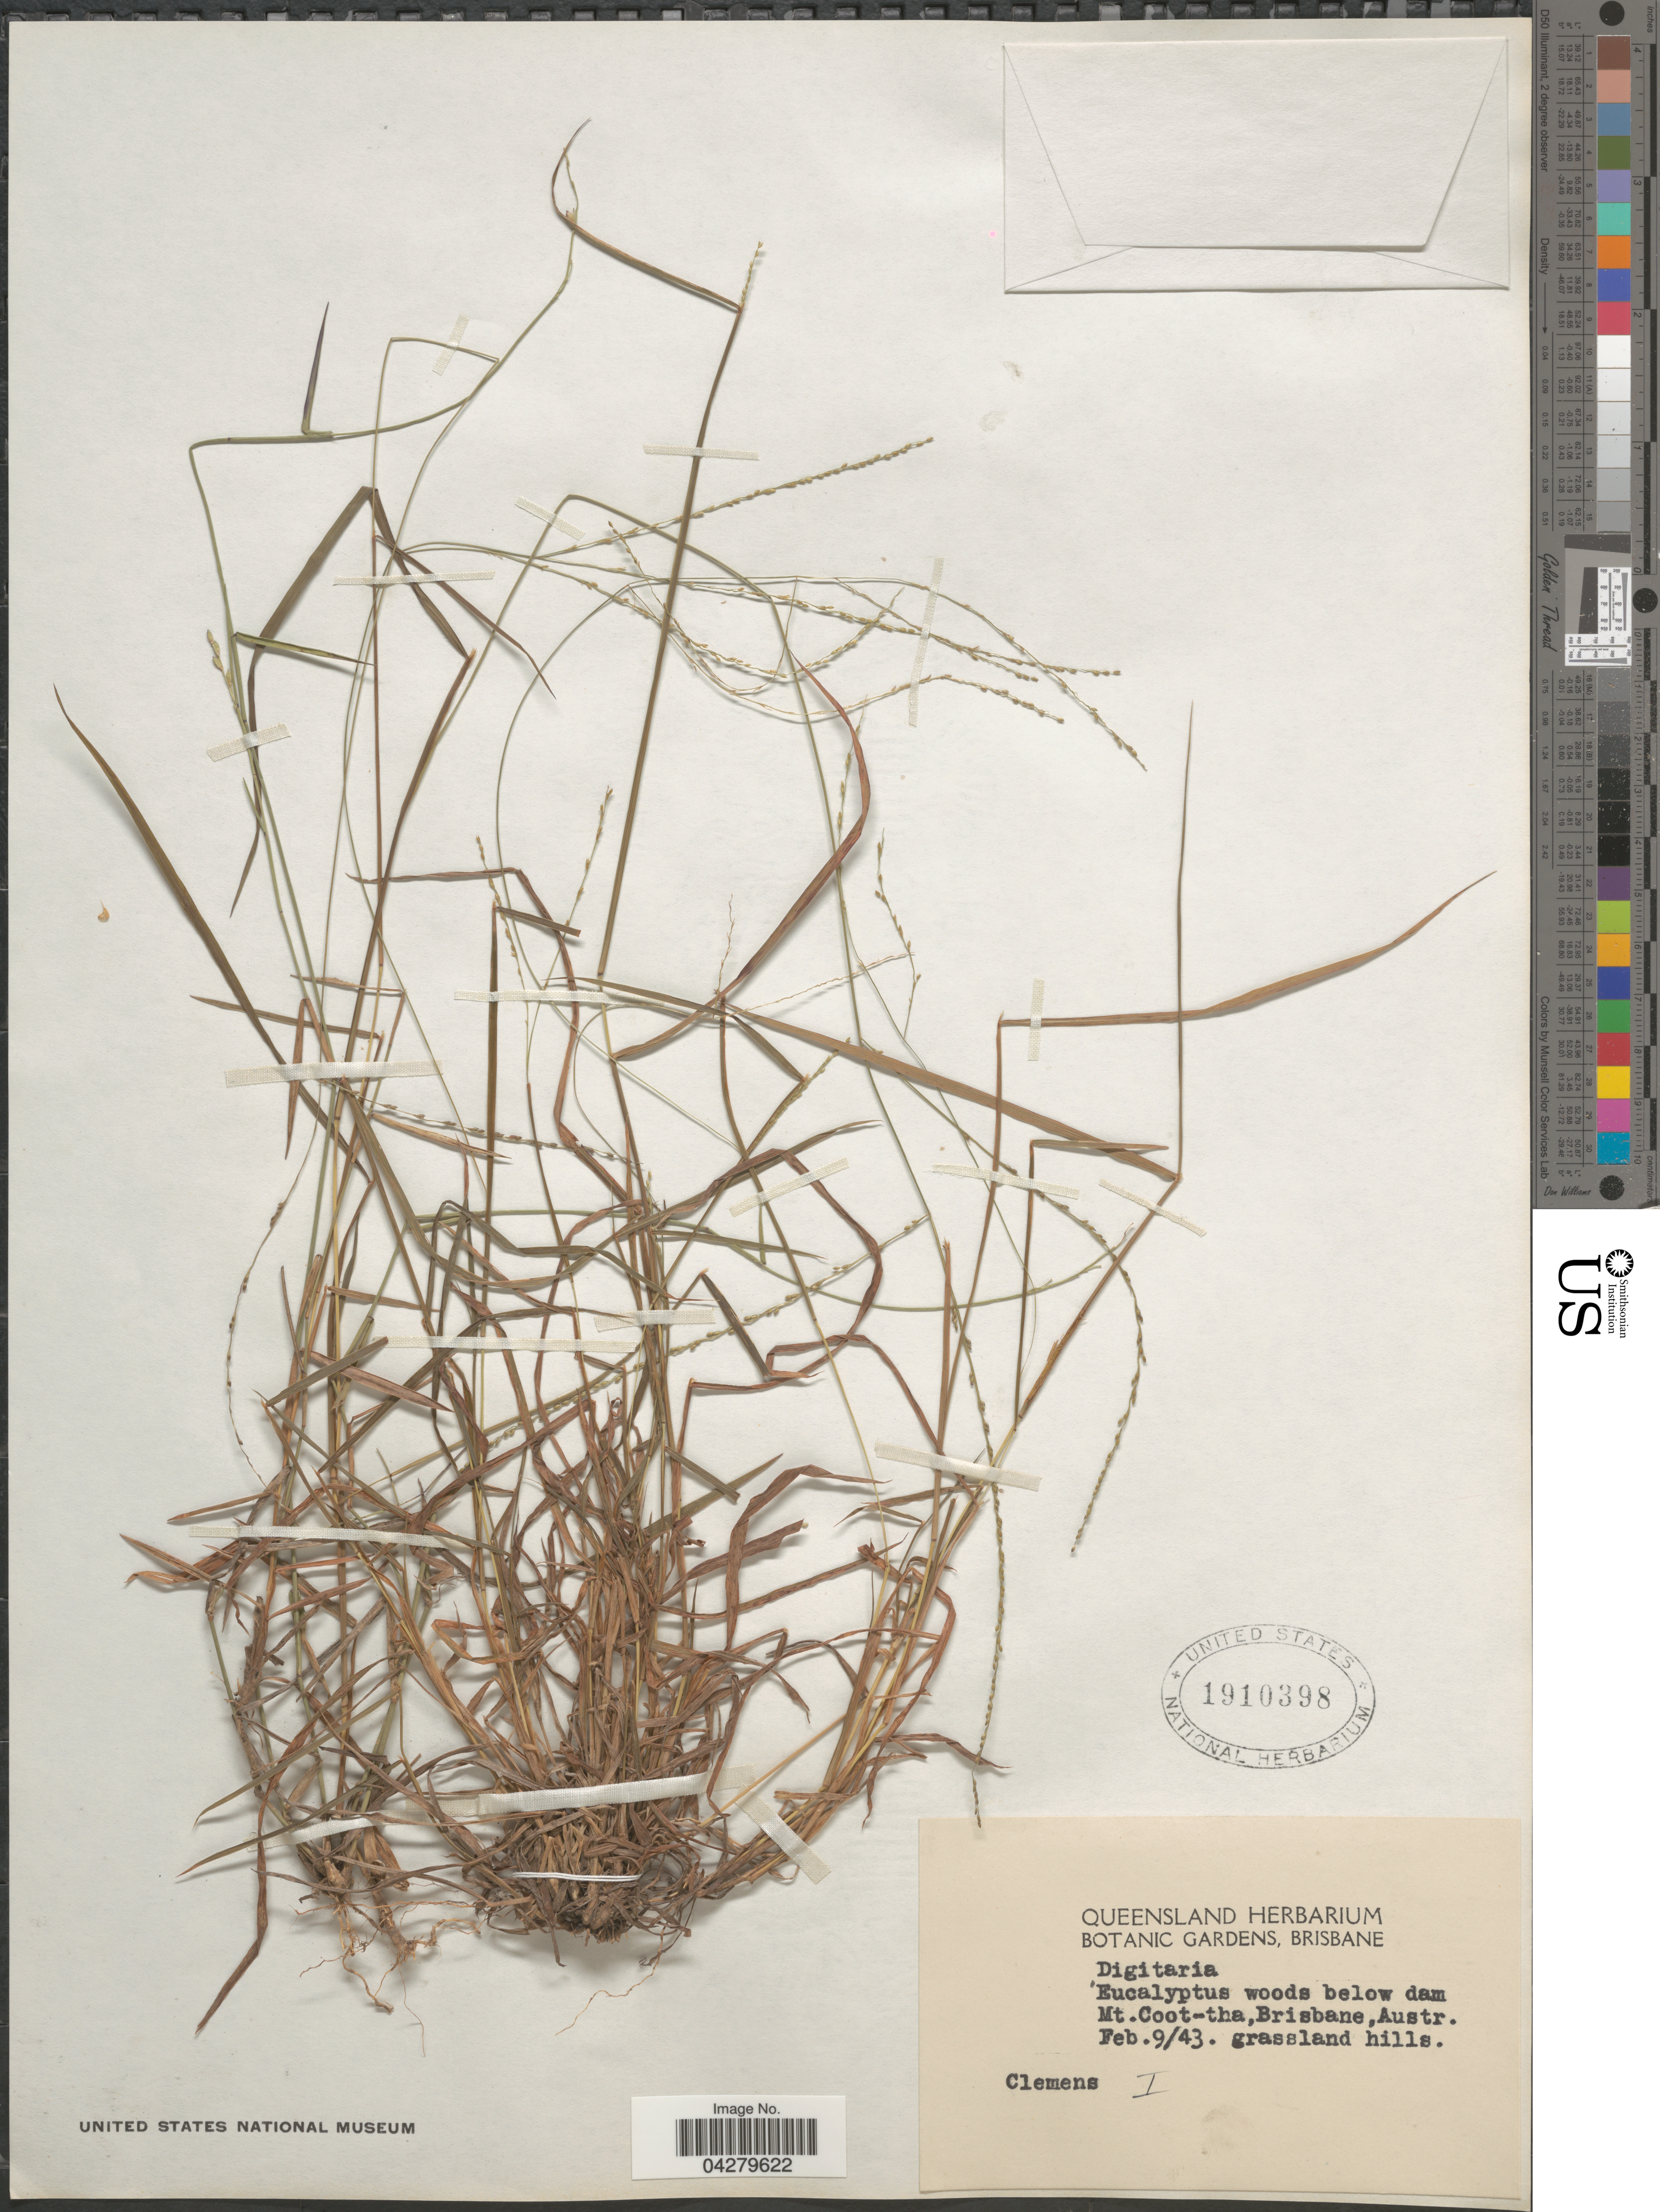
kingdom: Plantae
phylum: Tracheophyta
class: Liliopsida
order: Poales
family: Poaceae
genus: Digitaria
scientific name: Digitaria sp.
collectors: -. Clemens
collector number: I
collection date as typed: Transcribed d/m/y: 9/2/43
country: Australia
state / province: Queensland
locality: Eucalyptus woods below dam Mt. Coot-tha, Brisbane.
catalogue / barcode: US 1910398